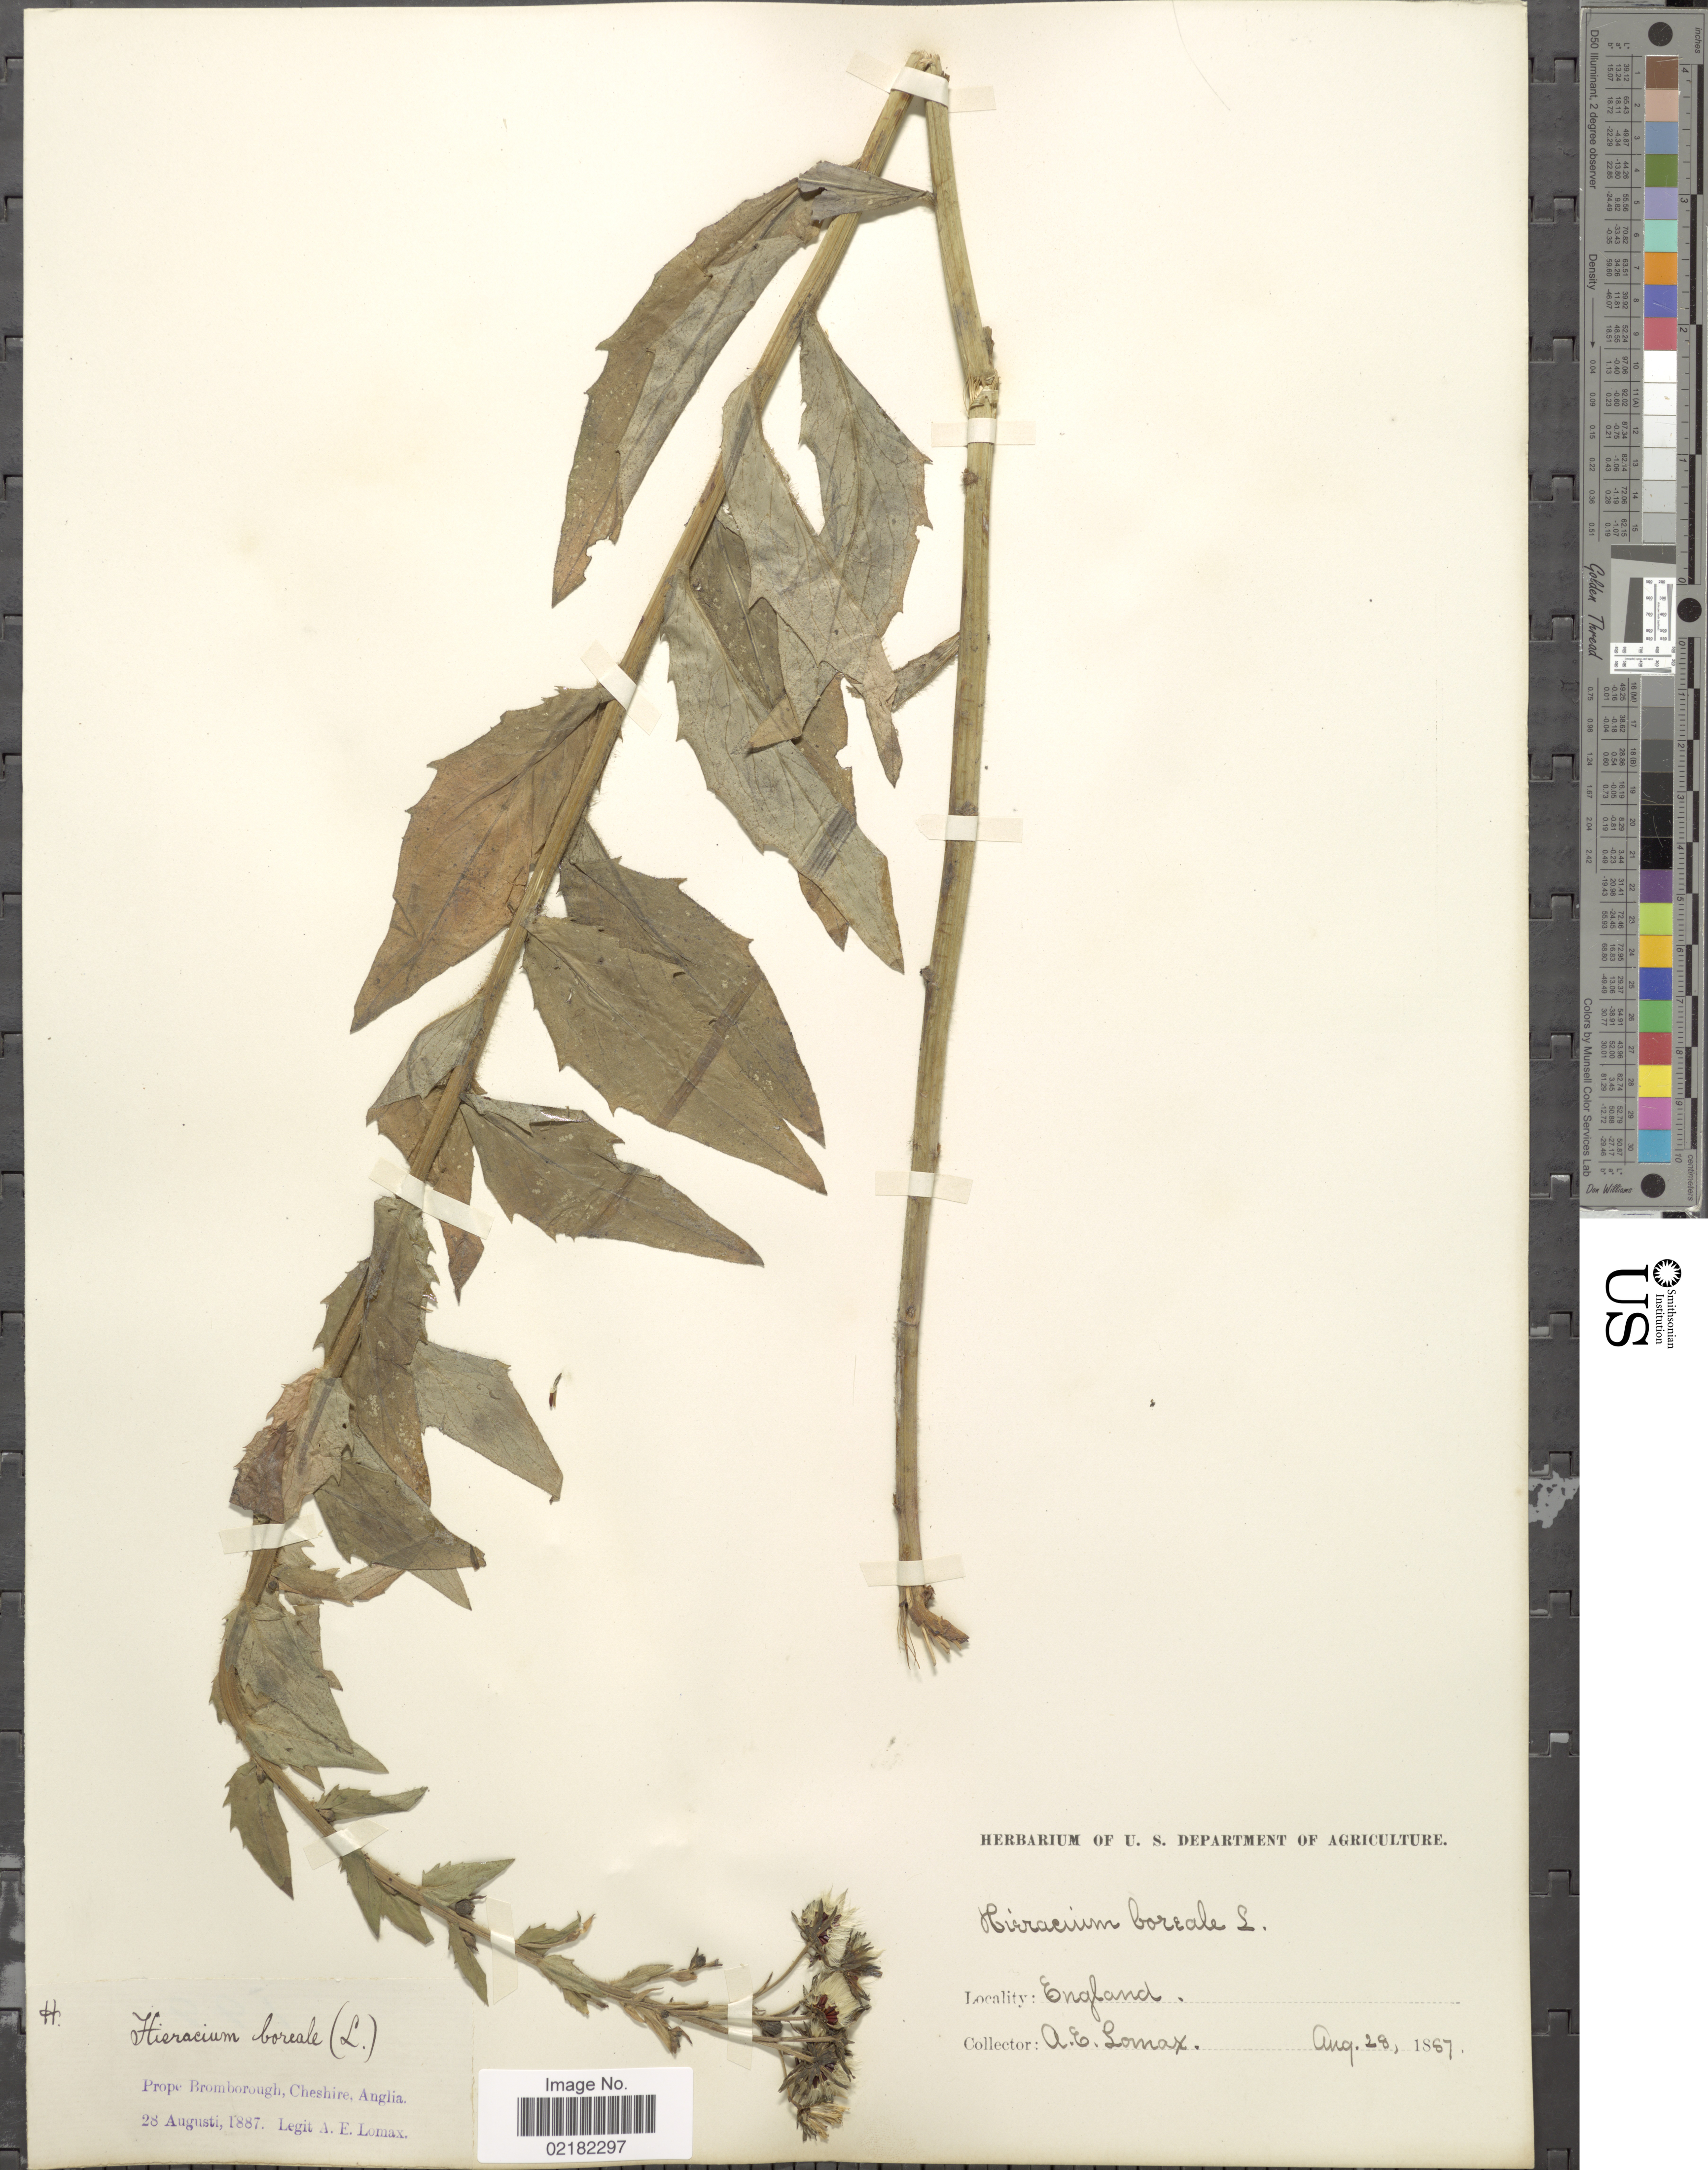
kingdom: Plantae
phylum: Tracheophyta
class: Magnoliopsida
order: Asterales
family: Asteraceae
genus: Hieracium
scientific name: Hieracium sabaudum subsp. boreale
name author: (Fr.) Hayek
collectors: A. Lomax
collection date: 1887-08-28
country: United Kingdom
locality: Prope Bromborough, Cheshire, Anglia, England.